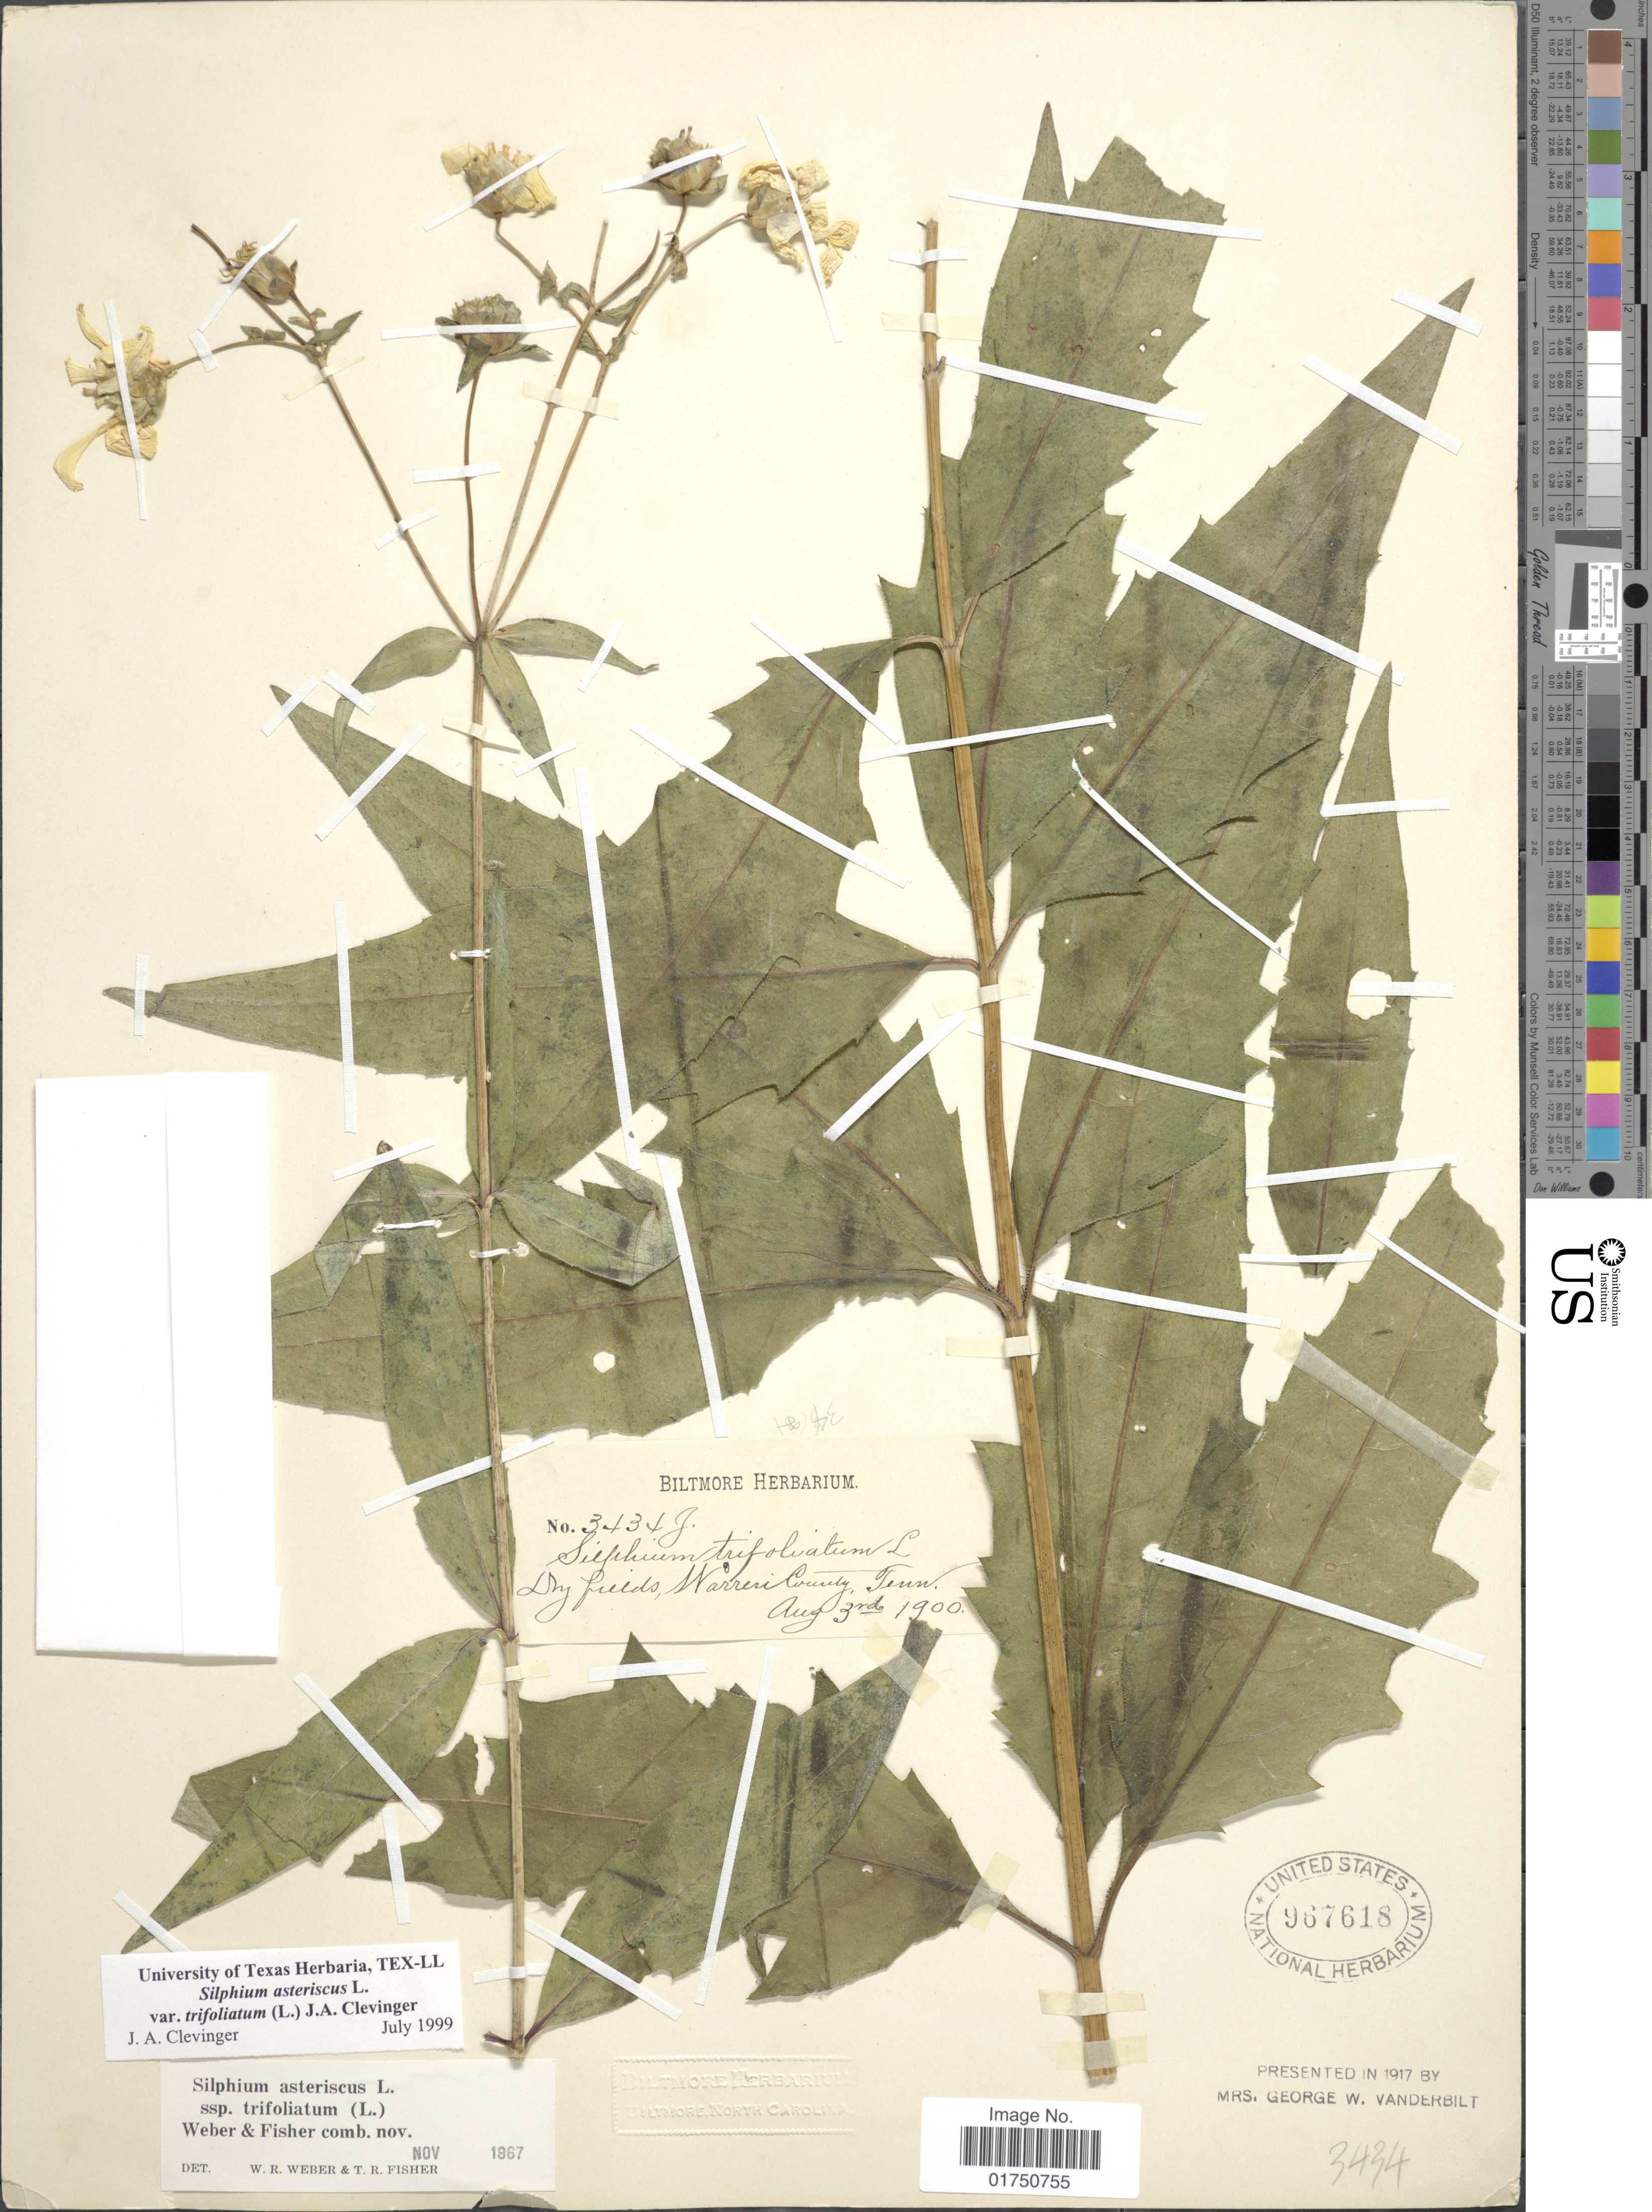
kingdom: Plantae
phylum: Tracheophyta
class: Magnoliopsida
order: Asterales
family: Asteraceae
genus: Silphium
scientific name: Silphium asteriscus var. trifoliatum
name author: (L.) Clevinger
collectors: ex herb. Biltmore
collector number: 3434g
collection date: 1900-08-03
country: United States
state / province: Tennessee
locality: Dry fields, Warren County, Tenn.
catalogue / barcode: US 967618